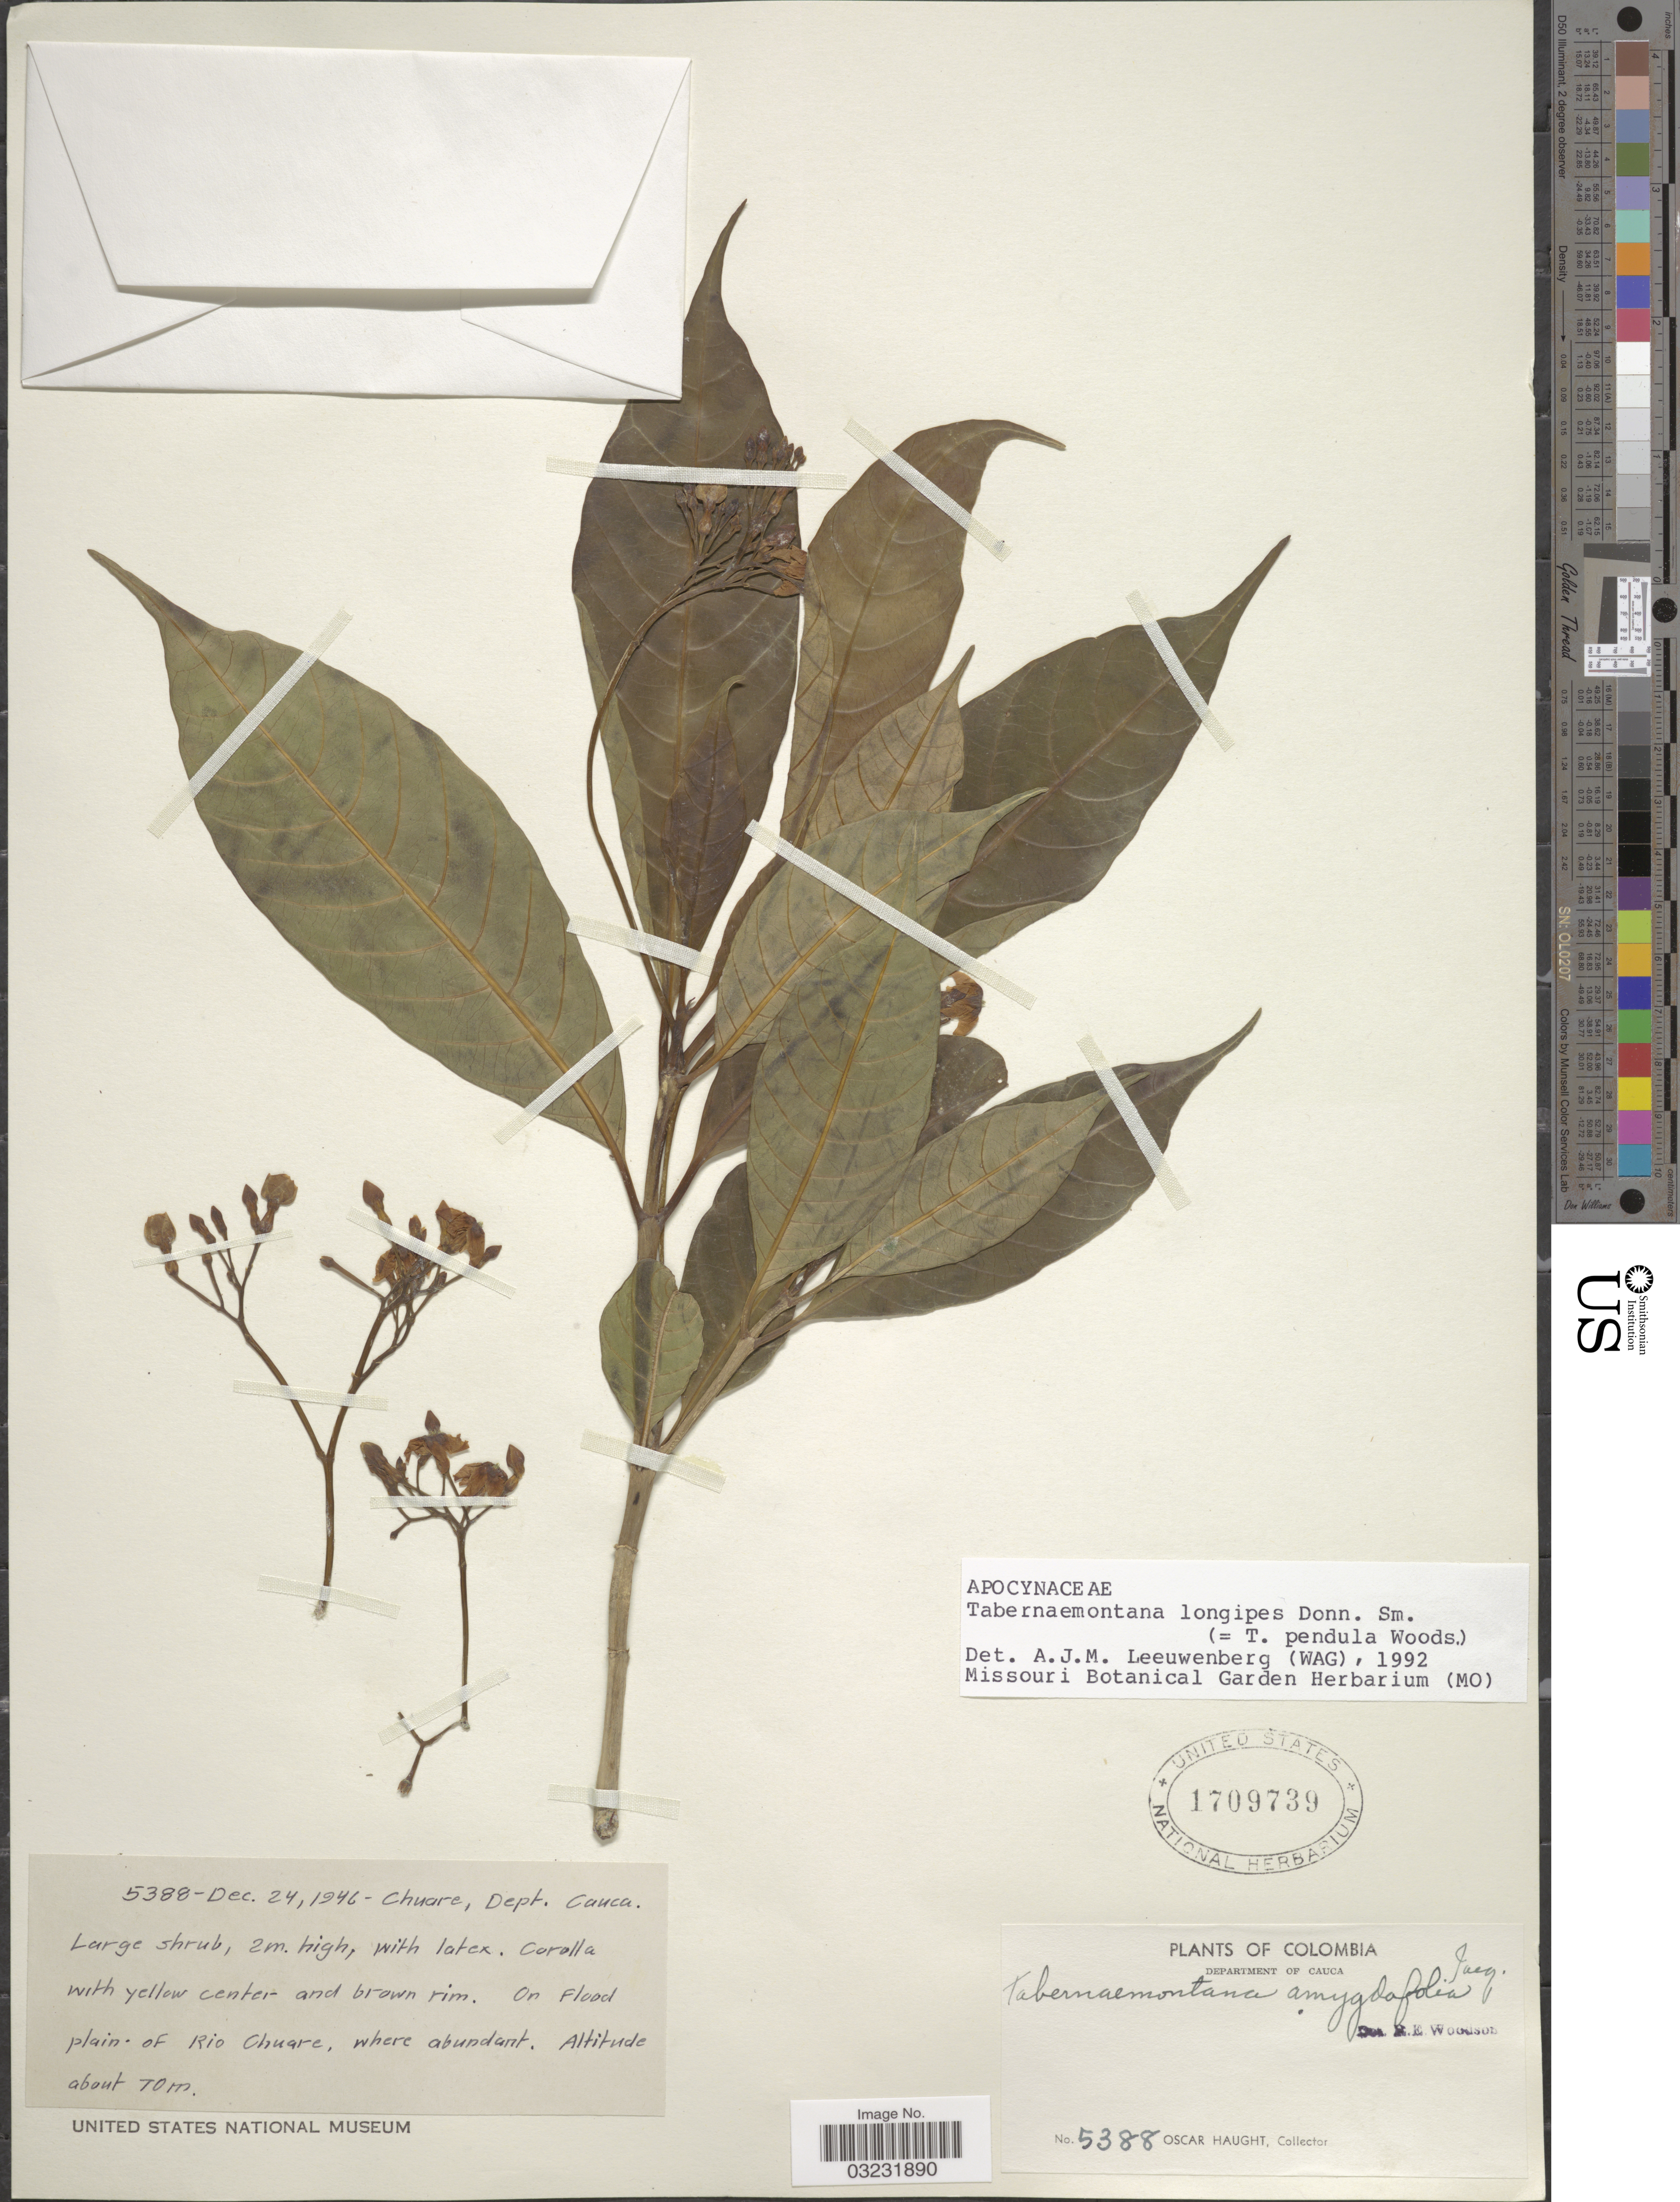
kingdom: Plantae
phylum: Tracheophyta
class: Magnoliopsida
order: Gentianales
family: Apocynaceae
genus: Tabernaemontana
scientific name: Tabernaemontana longipes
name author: Donn. Sm.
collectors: O. L. Haught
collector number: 5388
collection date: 1946-12-24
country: Colombia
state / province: Cauca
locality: Chuare, Dept. Cauca. On Flood plain of Rio Chuare.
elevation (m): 70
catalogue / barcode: US 1709739